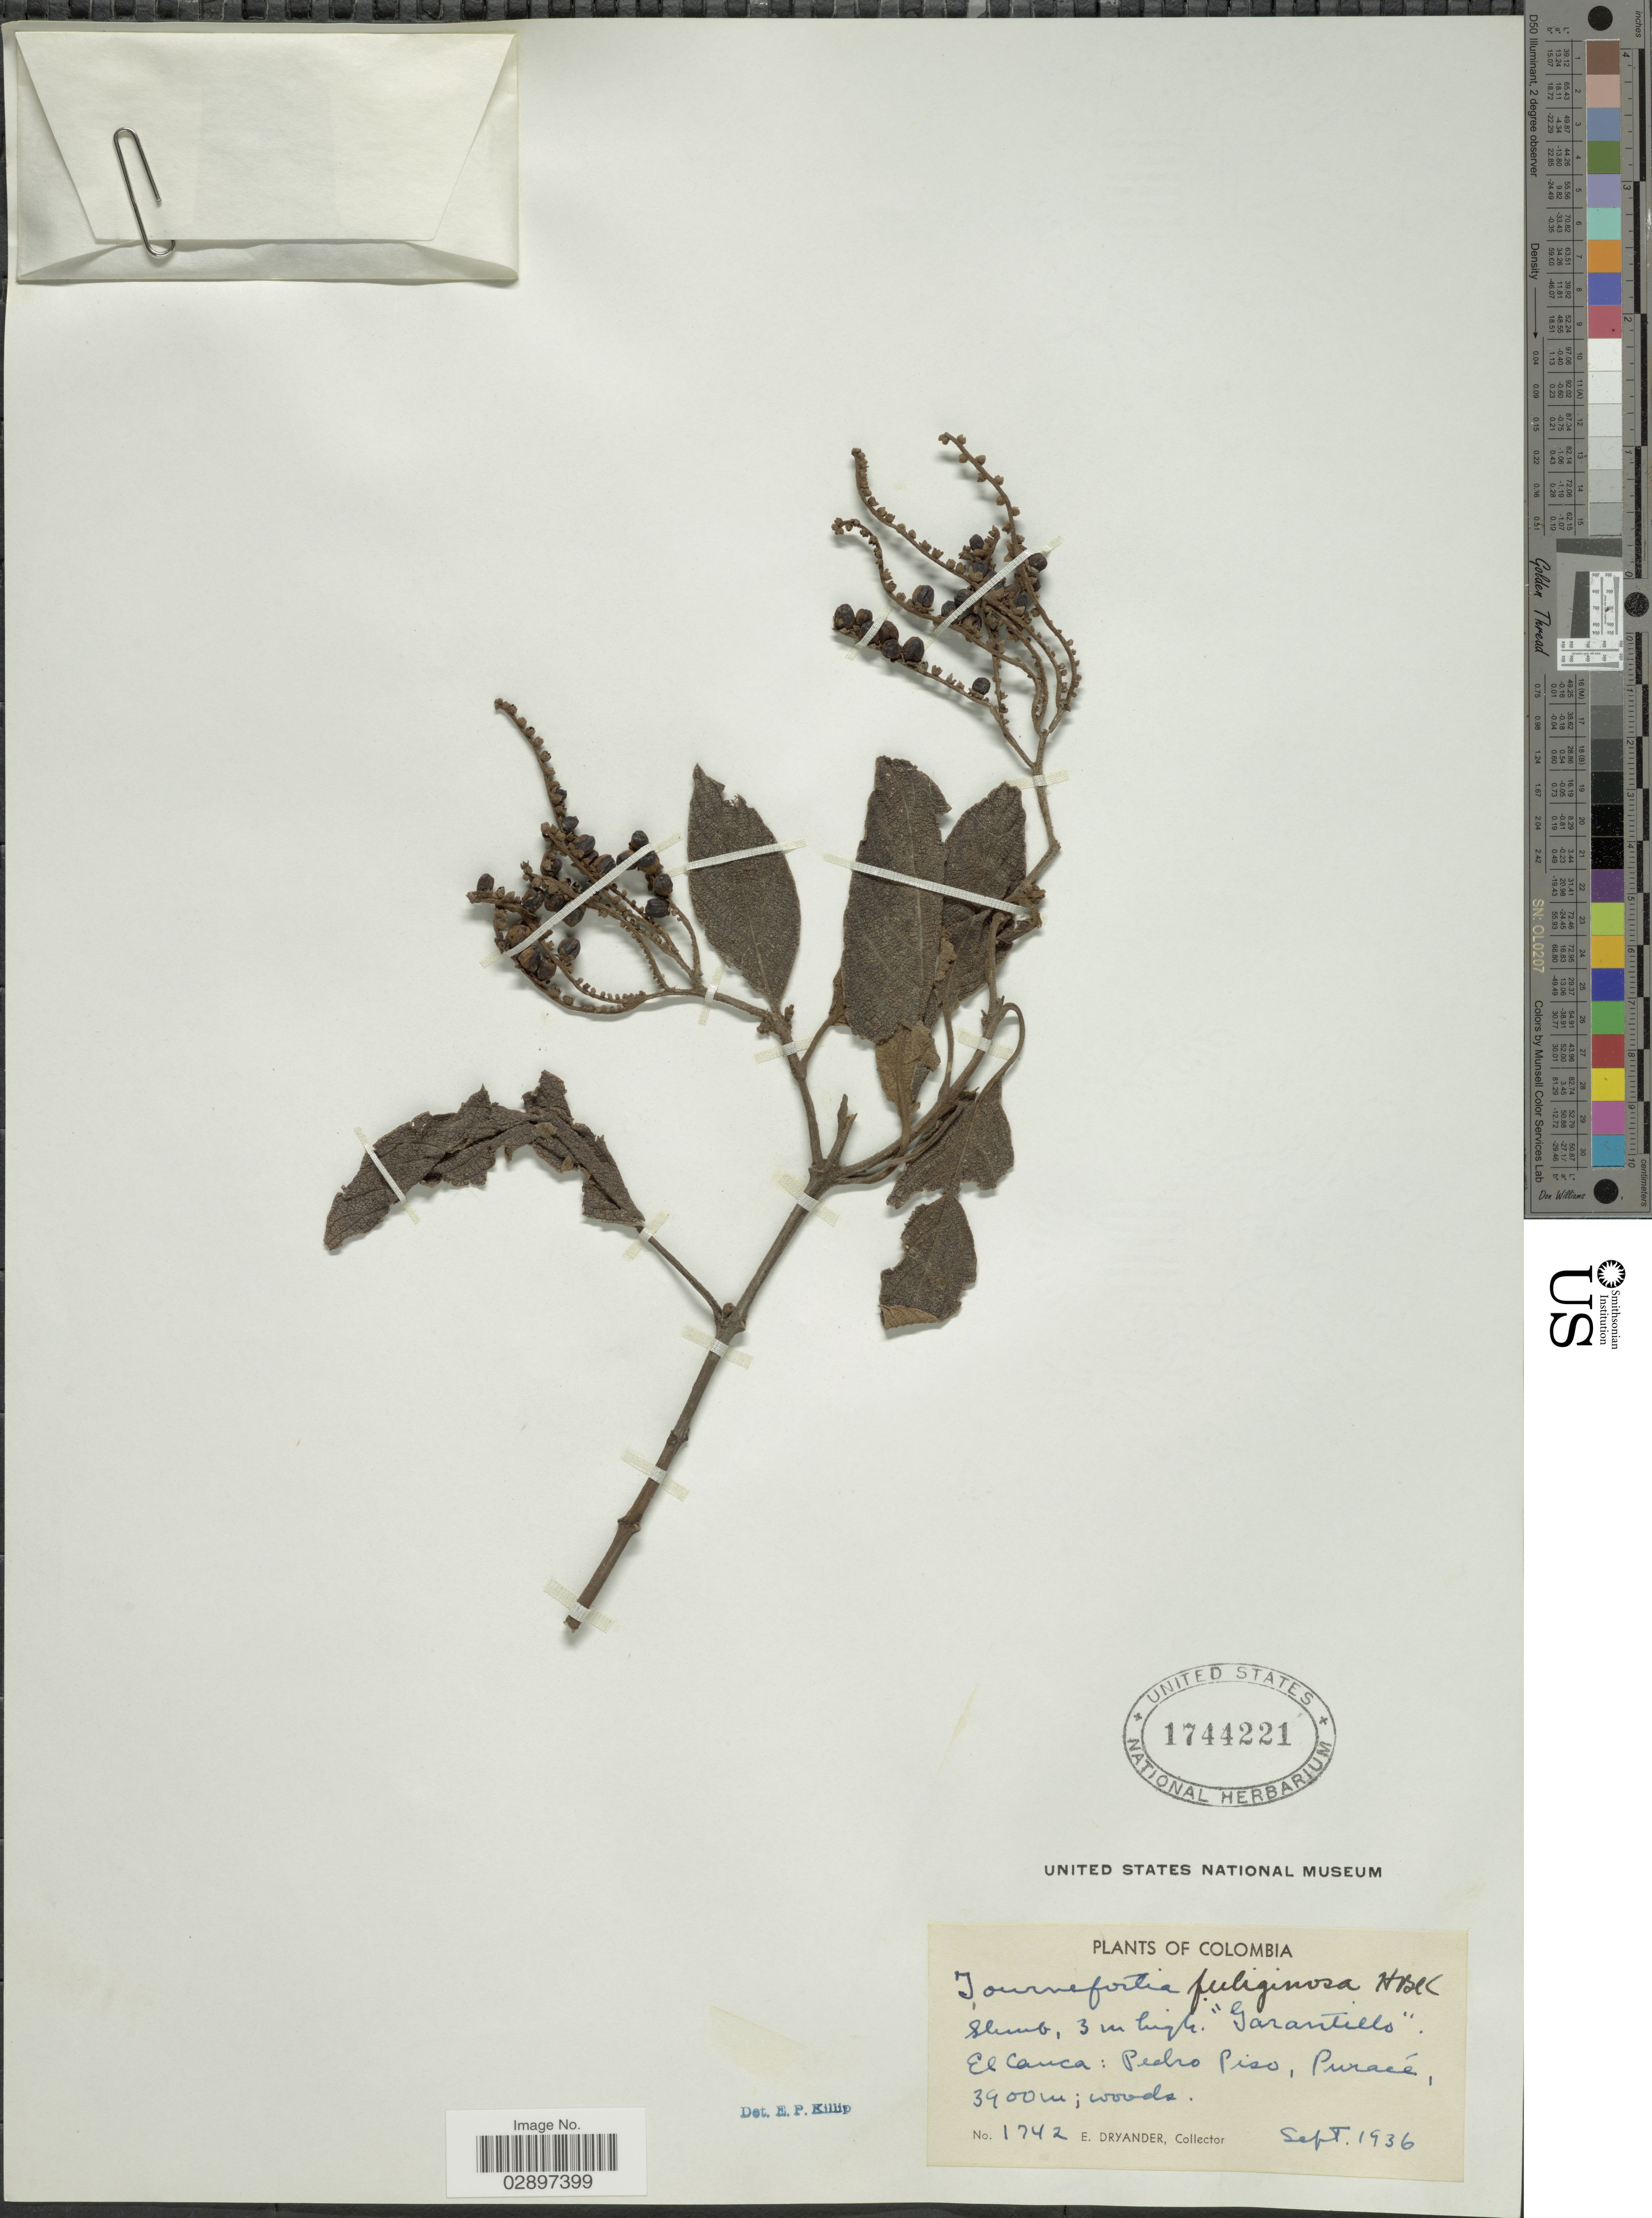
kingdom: Plantae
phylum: Tracheophyta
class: Magnoliopsida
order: Boraginales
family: Heliotropiaceae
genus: Tournefortia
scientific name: Tournefortia polystachya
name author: Ruiz & Pav.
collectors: E. Dryander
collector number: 1742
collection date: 1936-09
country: Colombia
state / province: Cauca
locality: El Cauca: Pedro Piso, Puracé.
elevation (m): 3900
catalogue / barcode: US 1744221